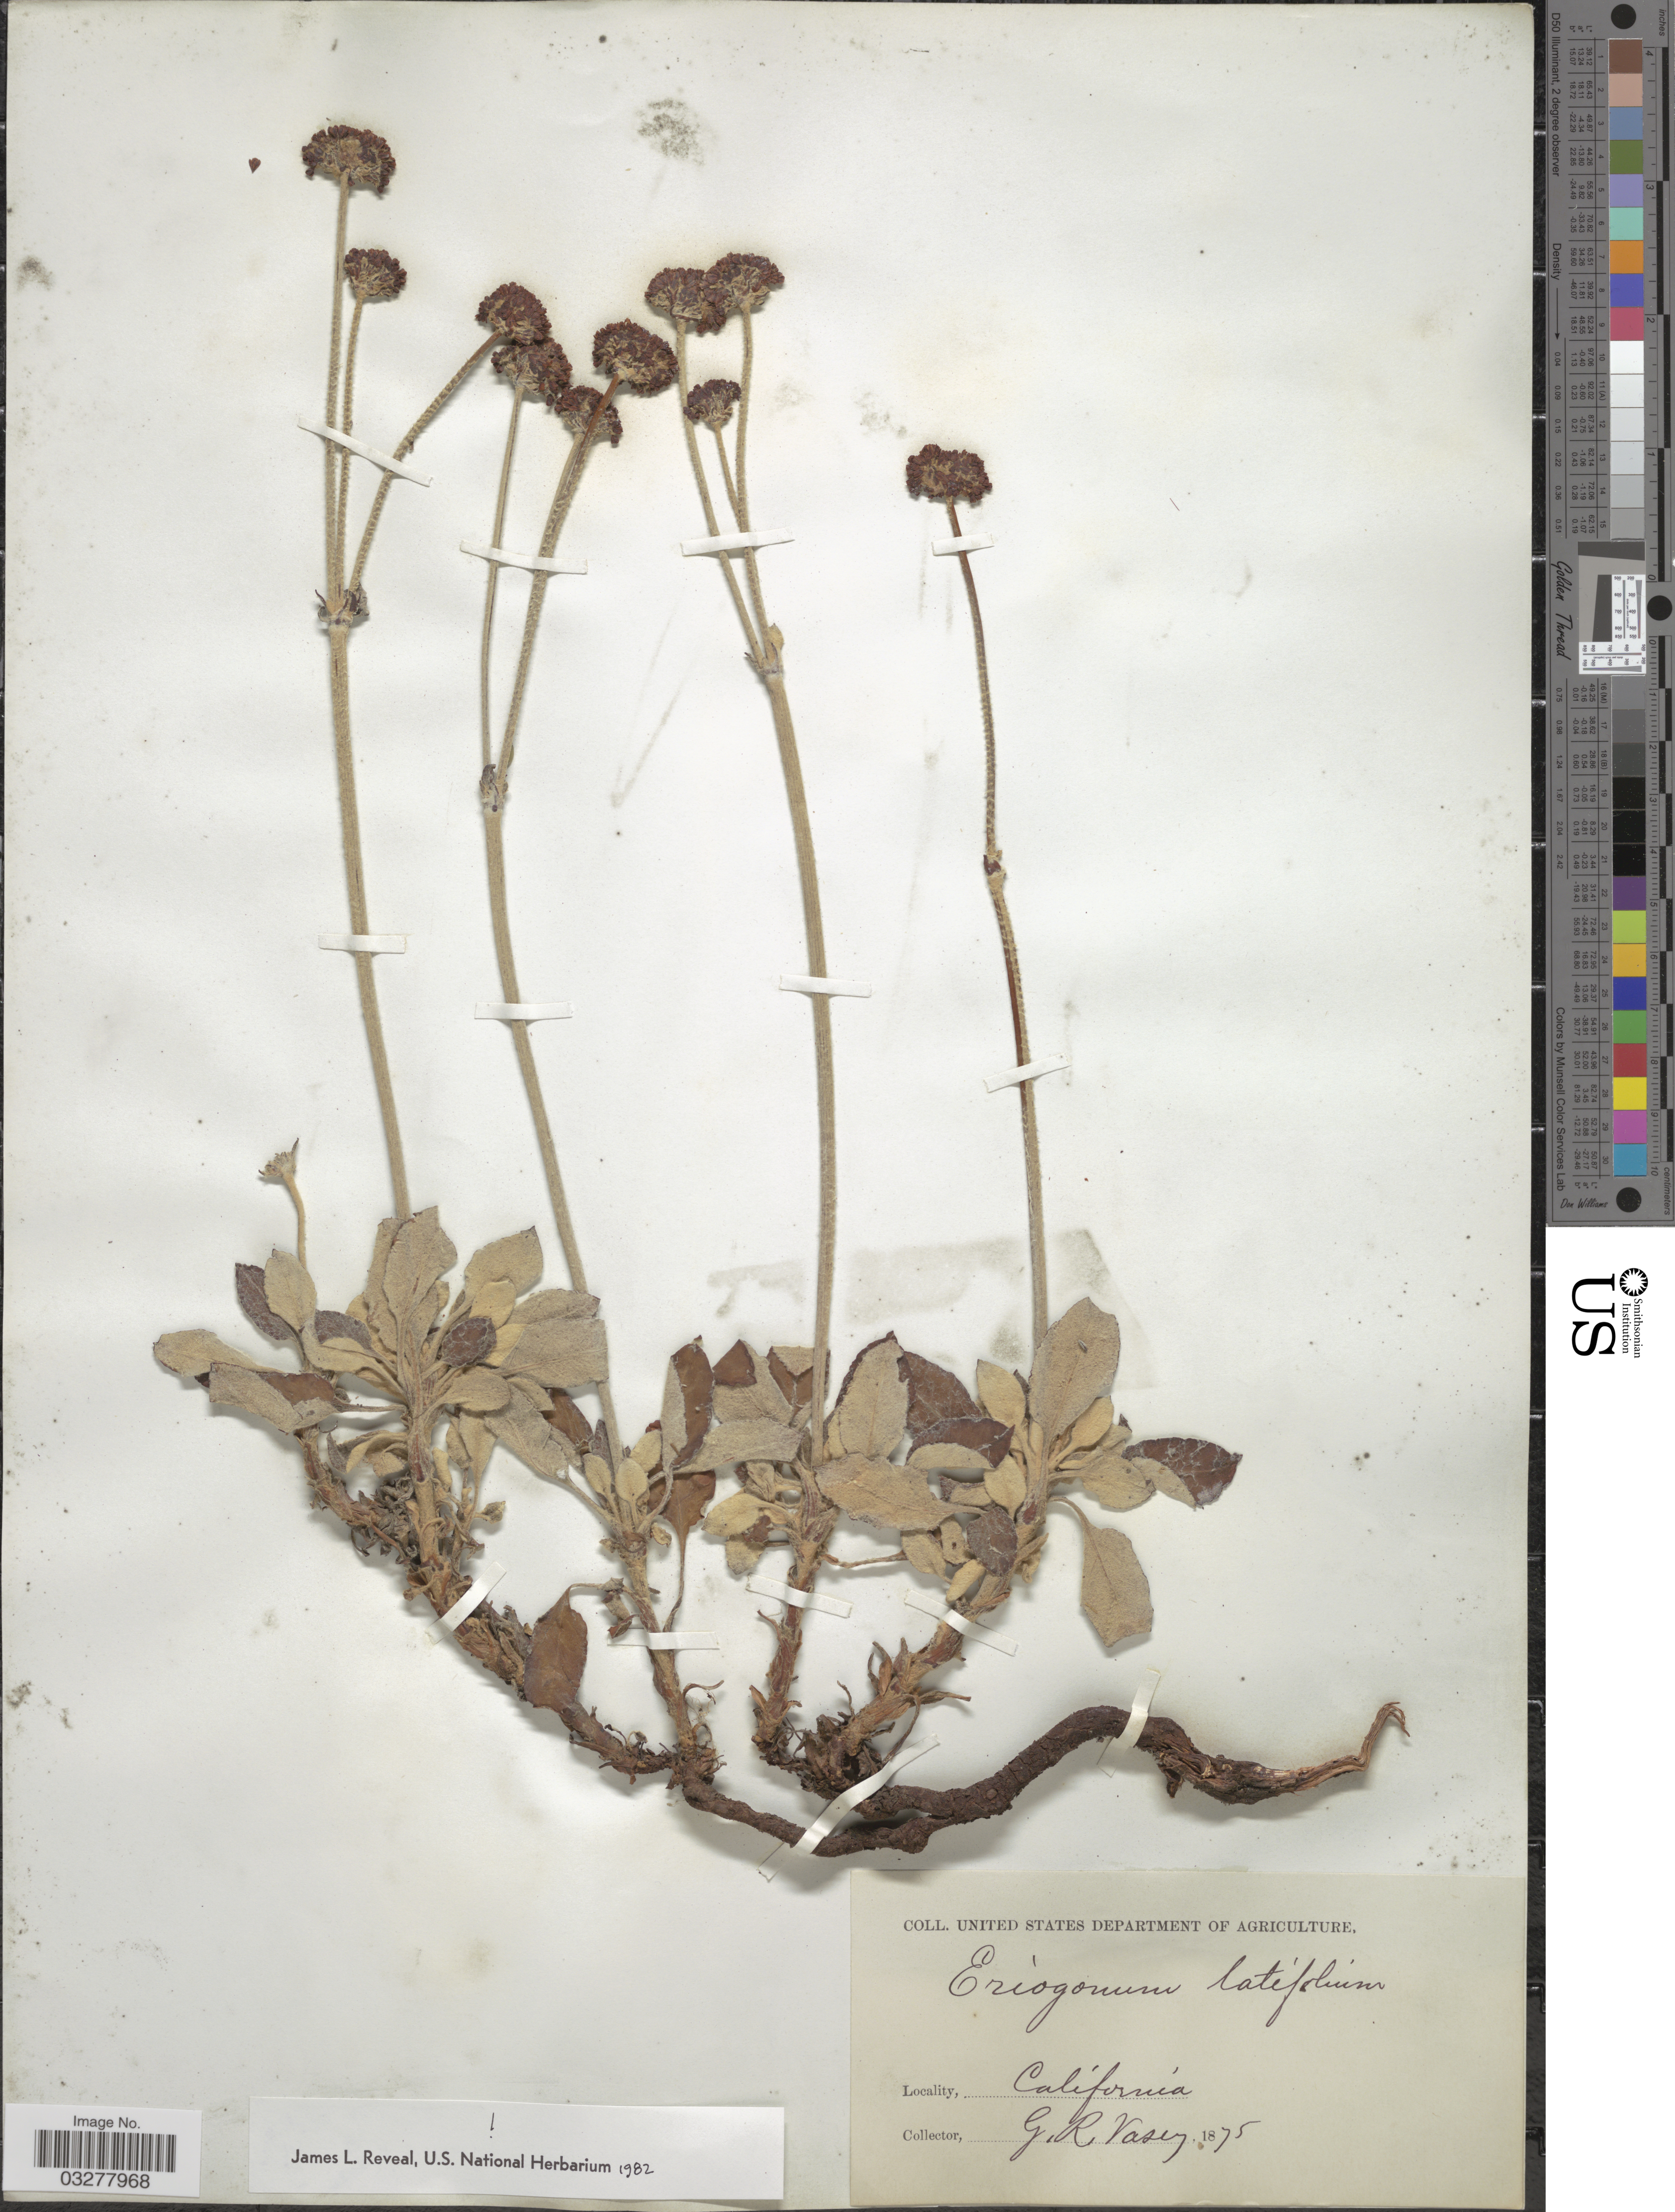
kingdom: Plantae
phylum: Tracheophyta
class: Magnoliopsida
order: Caryophyllales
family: Polygonaceae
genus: Eriogonum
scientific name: Eriogonum latifolium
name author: Sm.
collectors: G. R. Vasey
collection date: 1875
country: United States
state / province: California